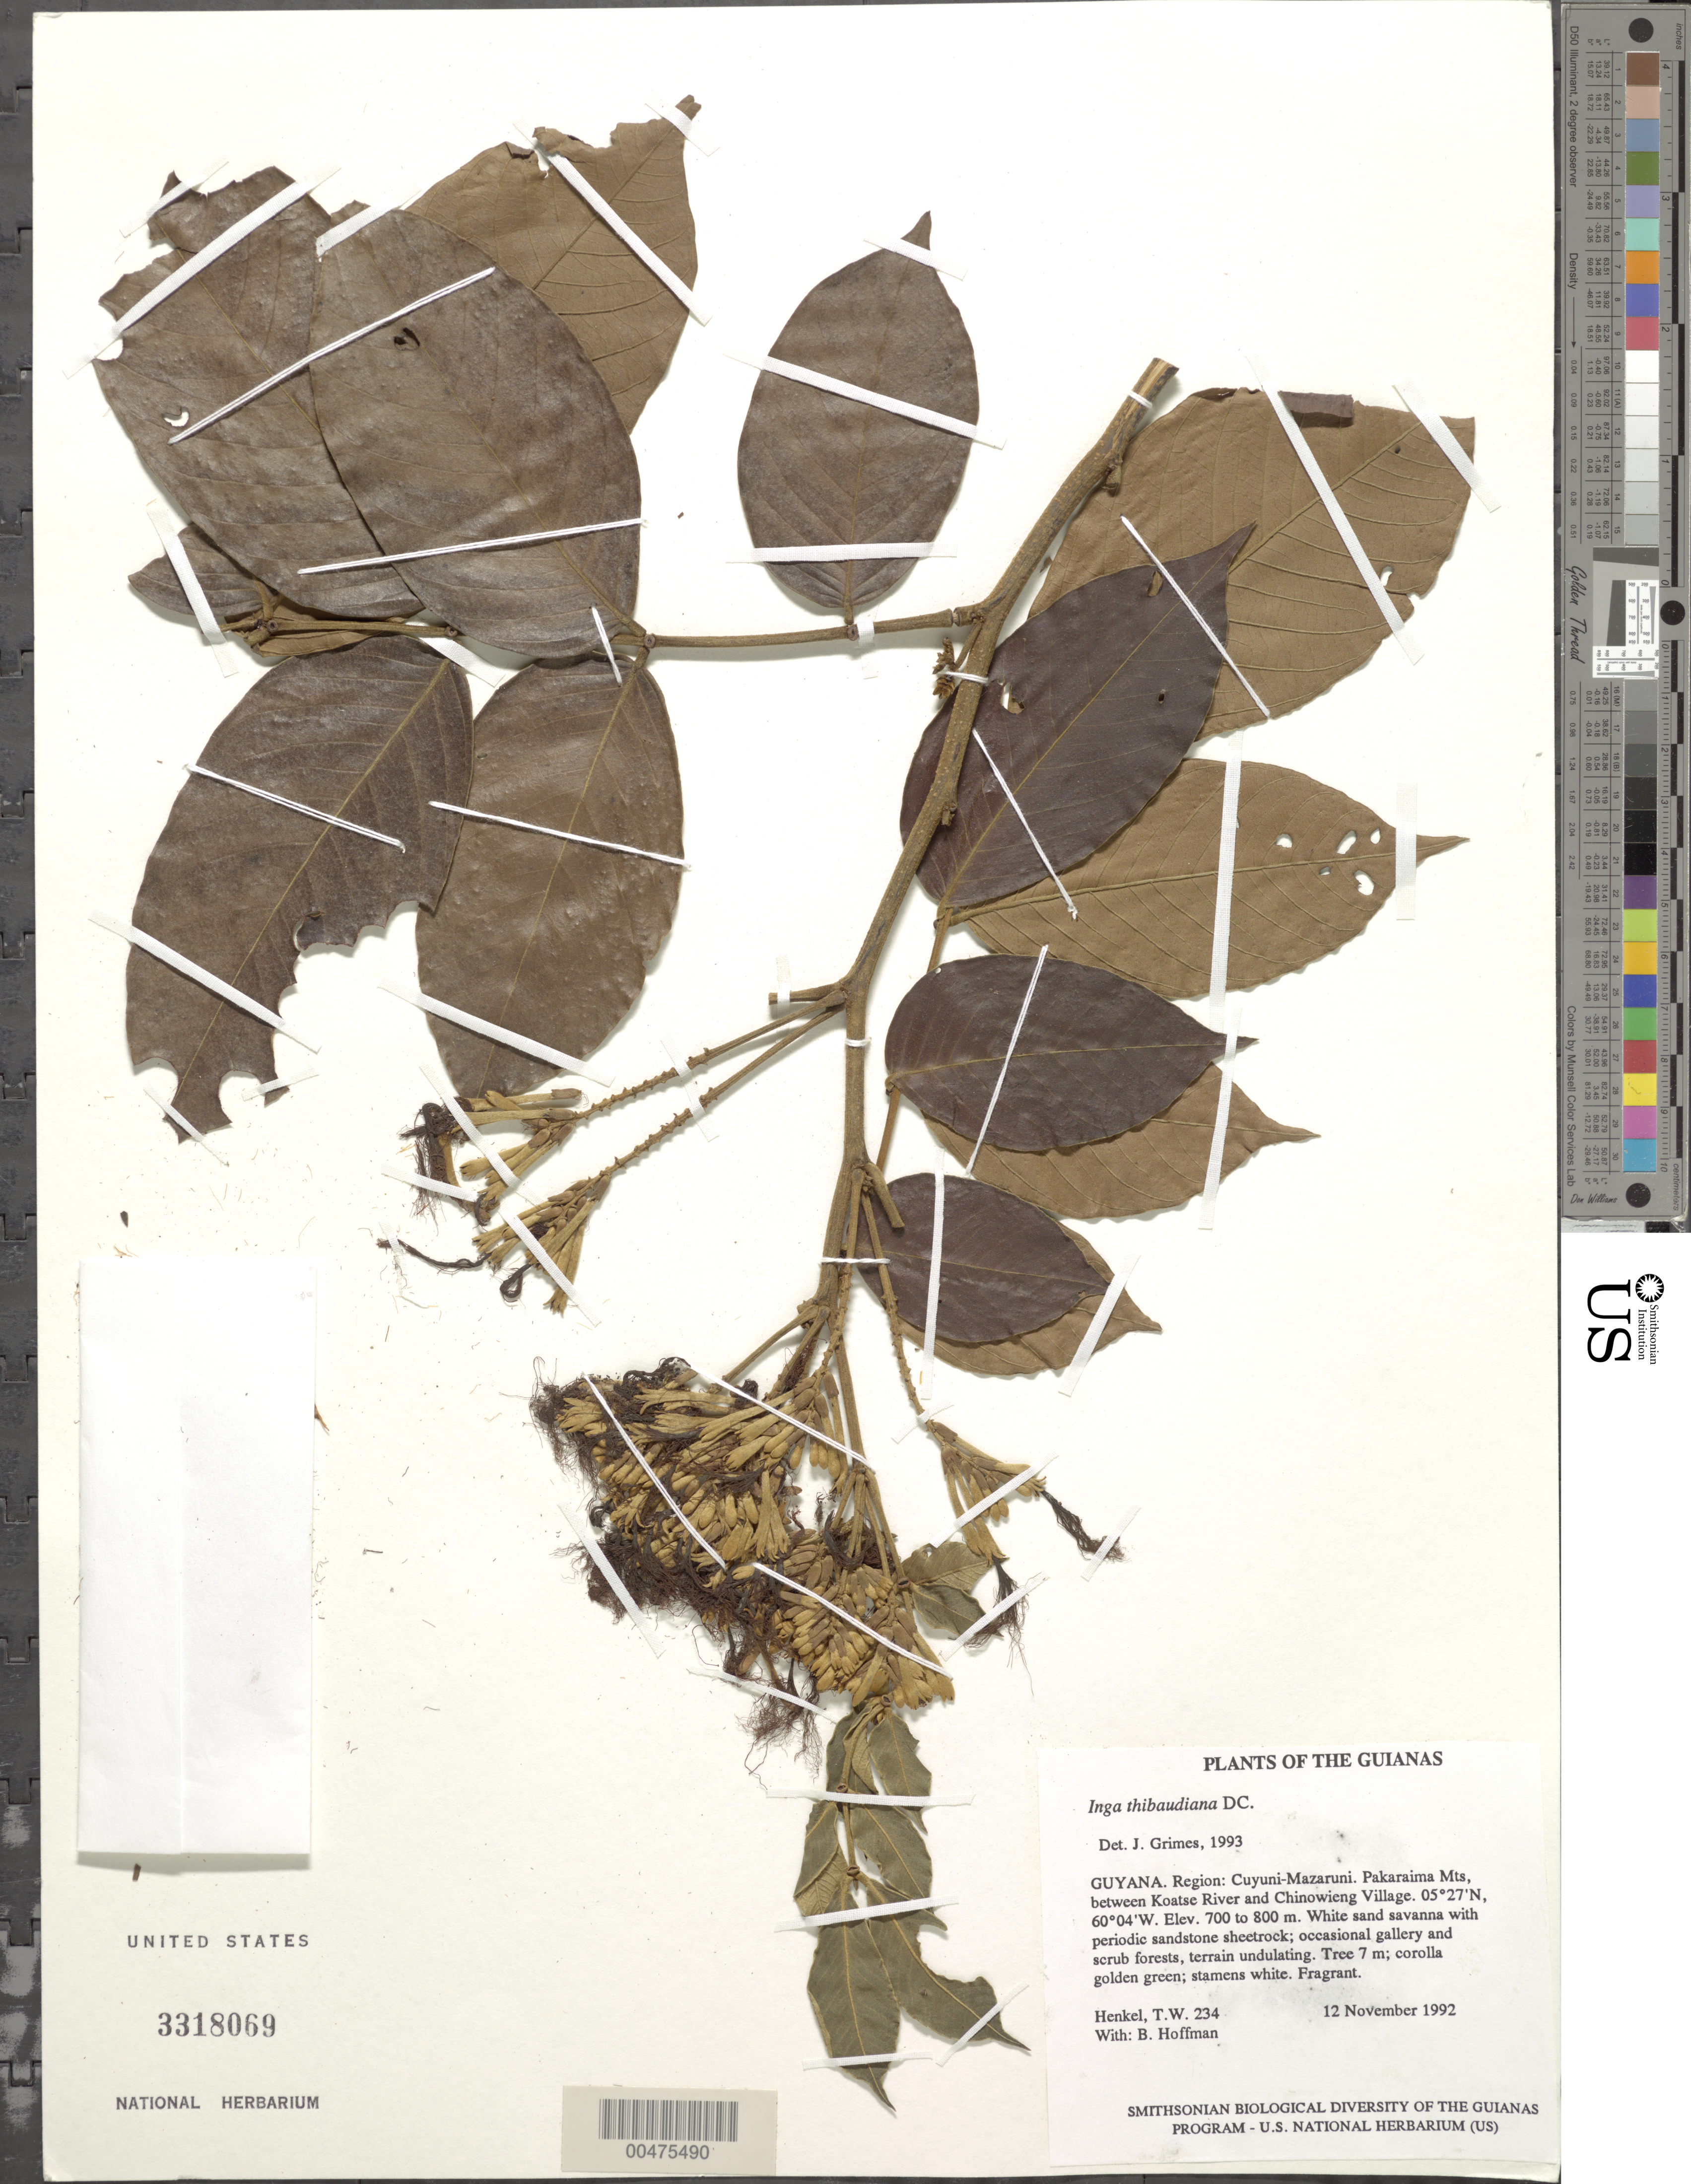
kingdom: Plantae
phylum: Tracheophyta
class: Magnoliopsida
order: Fabales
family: Fabaceae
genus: Inga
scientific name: Inga thibaudiana subsp. thibaudiana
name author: DC.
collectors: T. Henkel & B. Hoffman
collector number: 234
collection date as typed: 12 November 1992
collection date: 1992-11-12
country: Guyana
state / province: Cuyuni-Mazaruni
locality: Pakaraima Mts, between Koatse River and Chinowieng Village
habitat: White sand savanna with periodic sandstone sheetrock; occasional gallery and scrub forests, terrain undulating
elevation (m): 700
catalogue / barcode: US 3318069